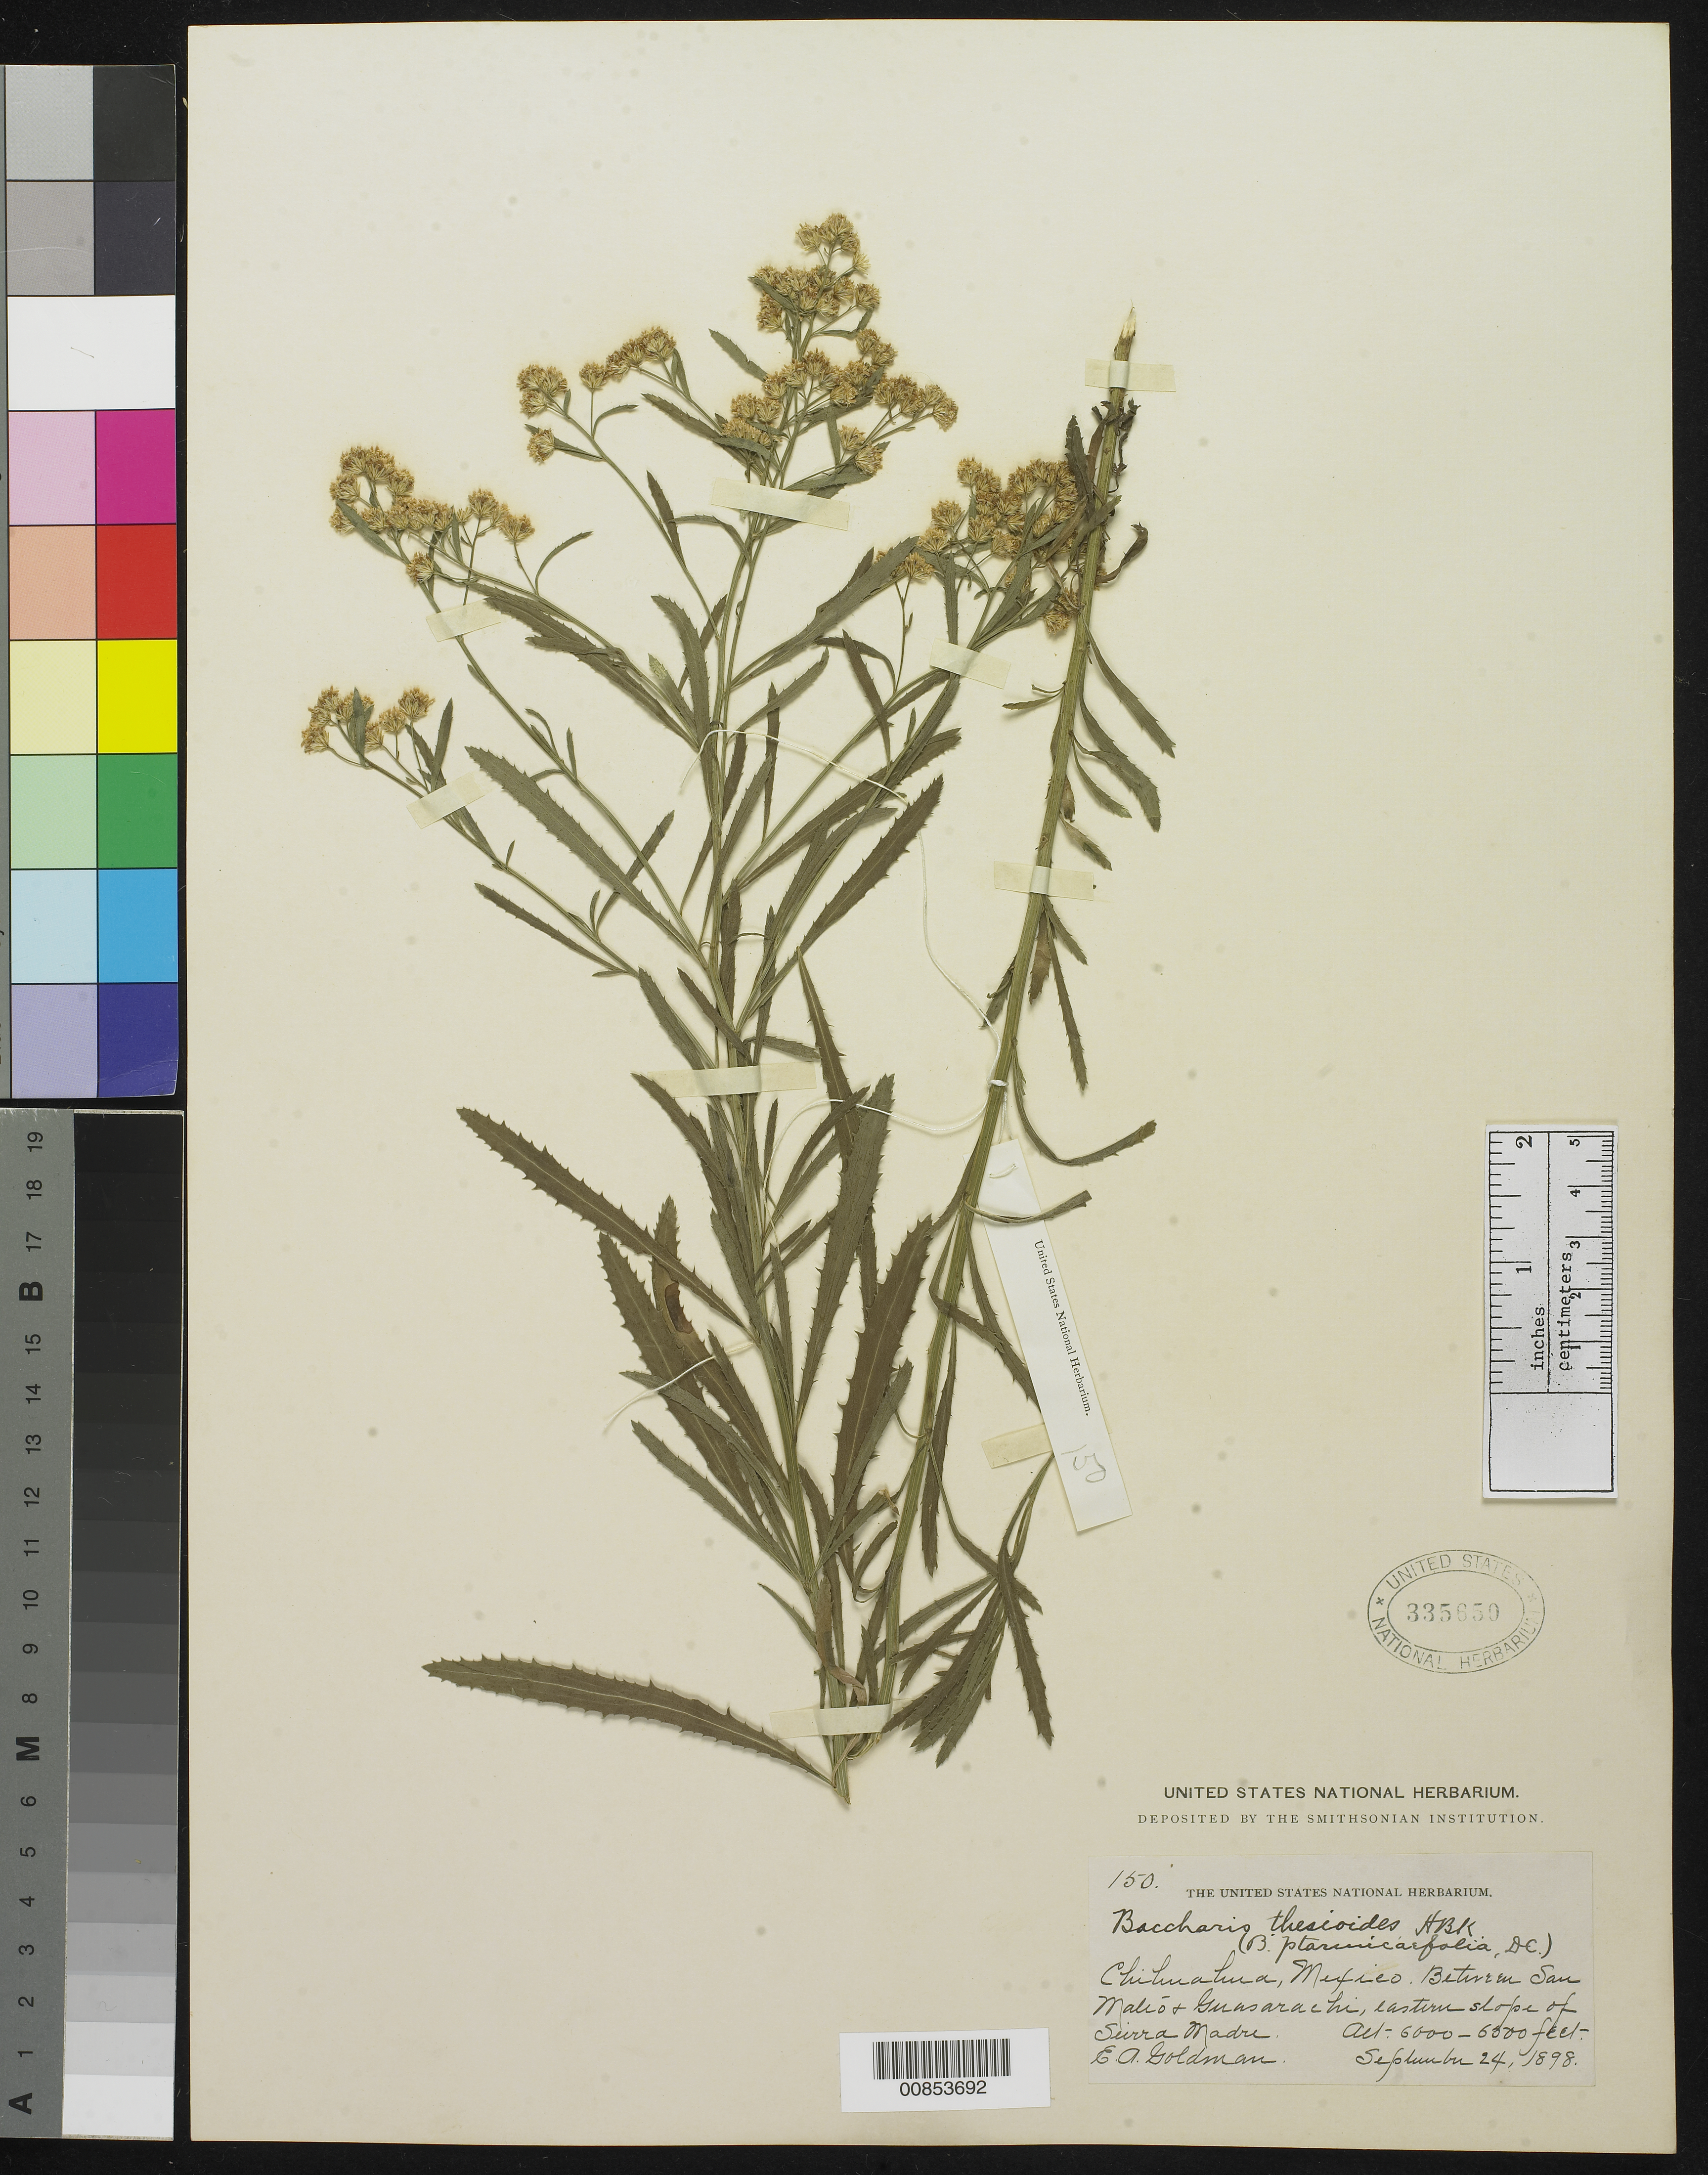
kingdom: Plantae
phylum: Tracheophyta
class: Magnoliopsida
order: Asterales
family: Asteraceae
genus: Baccharis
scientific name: Baccharis thesioides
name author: Kunth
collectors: E. A. Goldman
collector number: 150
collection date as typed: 24 Sep 1898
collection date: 1898-09-24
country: Mexico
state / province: Chihuahua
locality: Between San Mateo and Guasarachi, eastern slope of Sierra Madre.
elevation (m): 1829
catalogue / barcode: US 335650